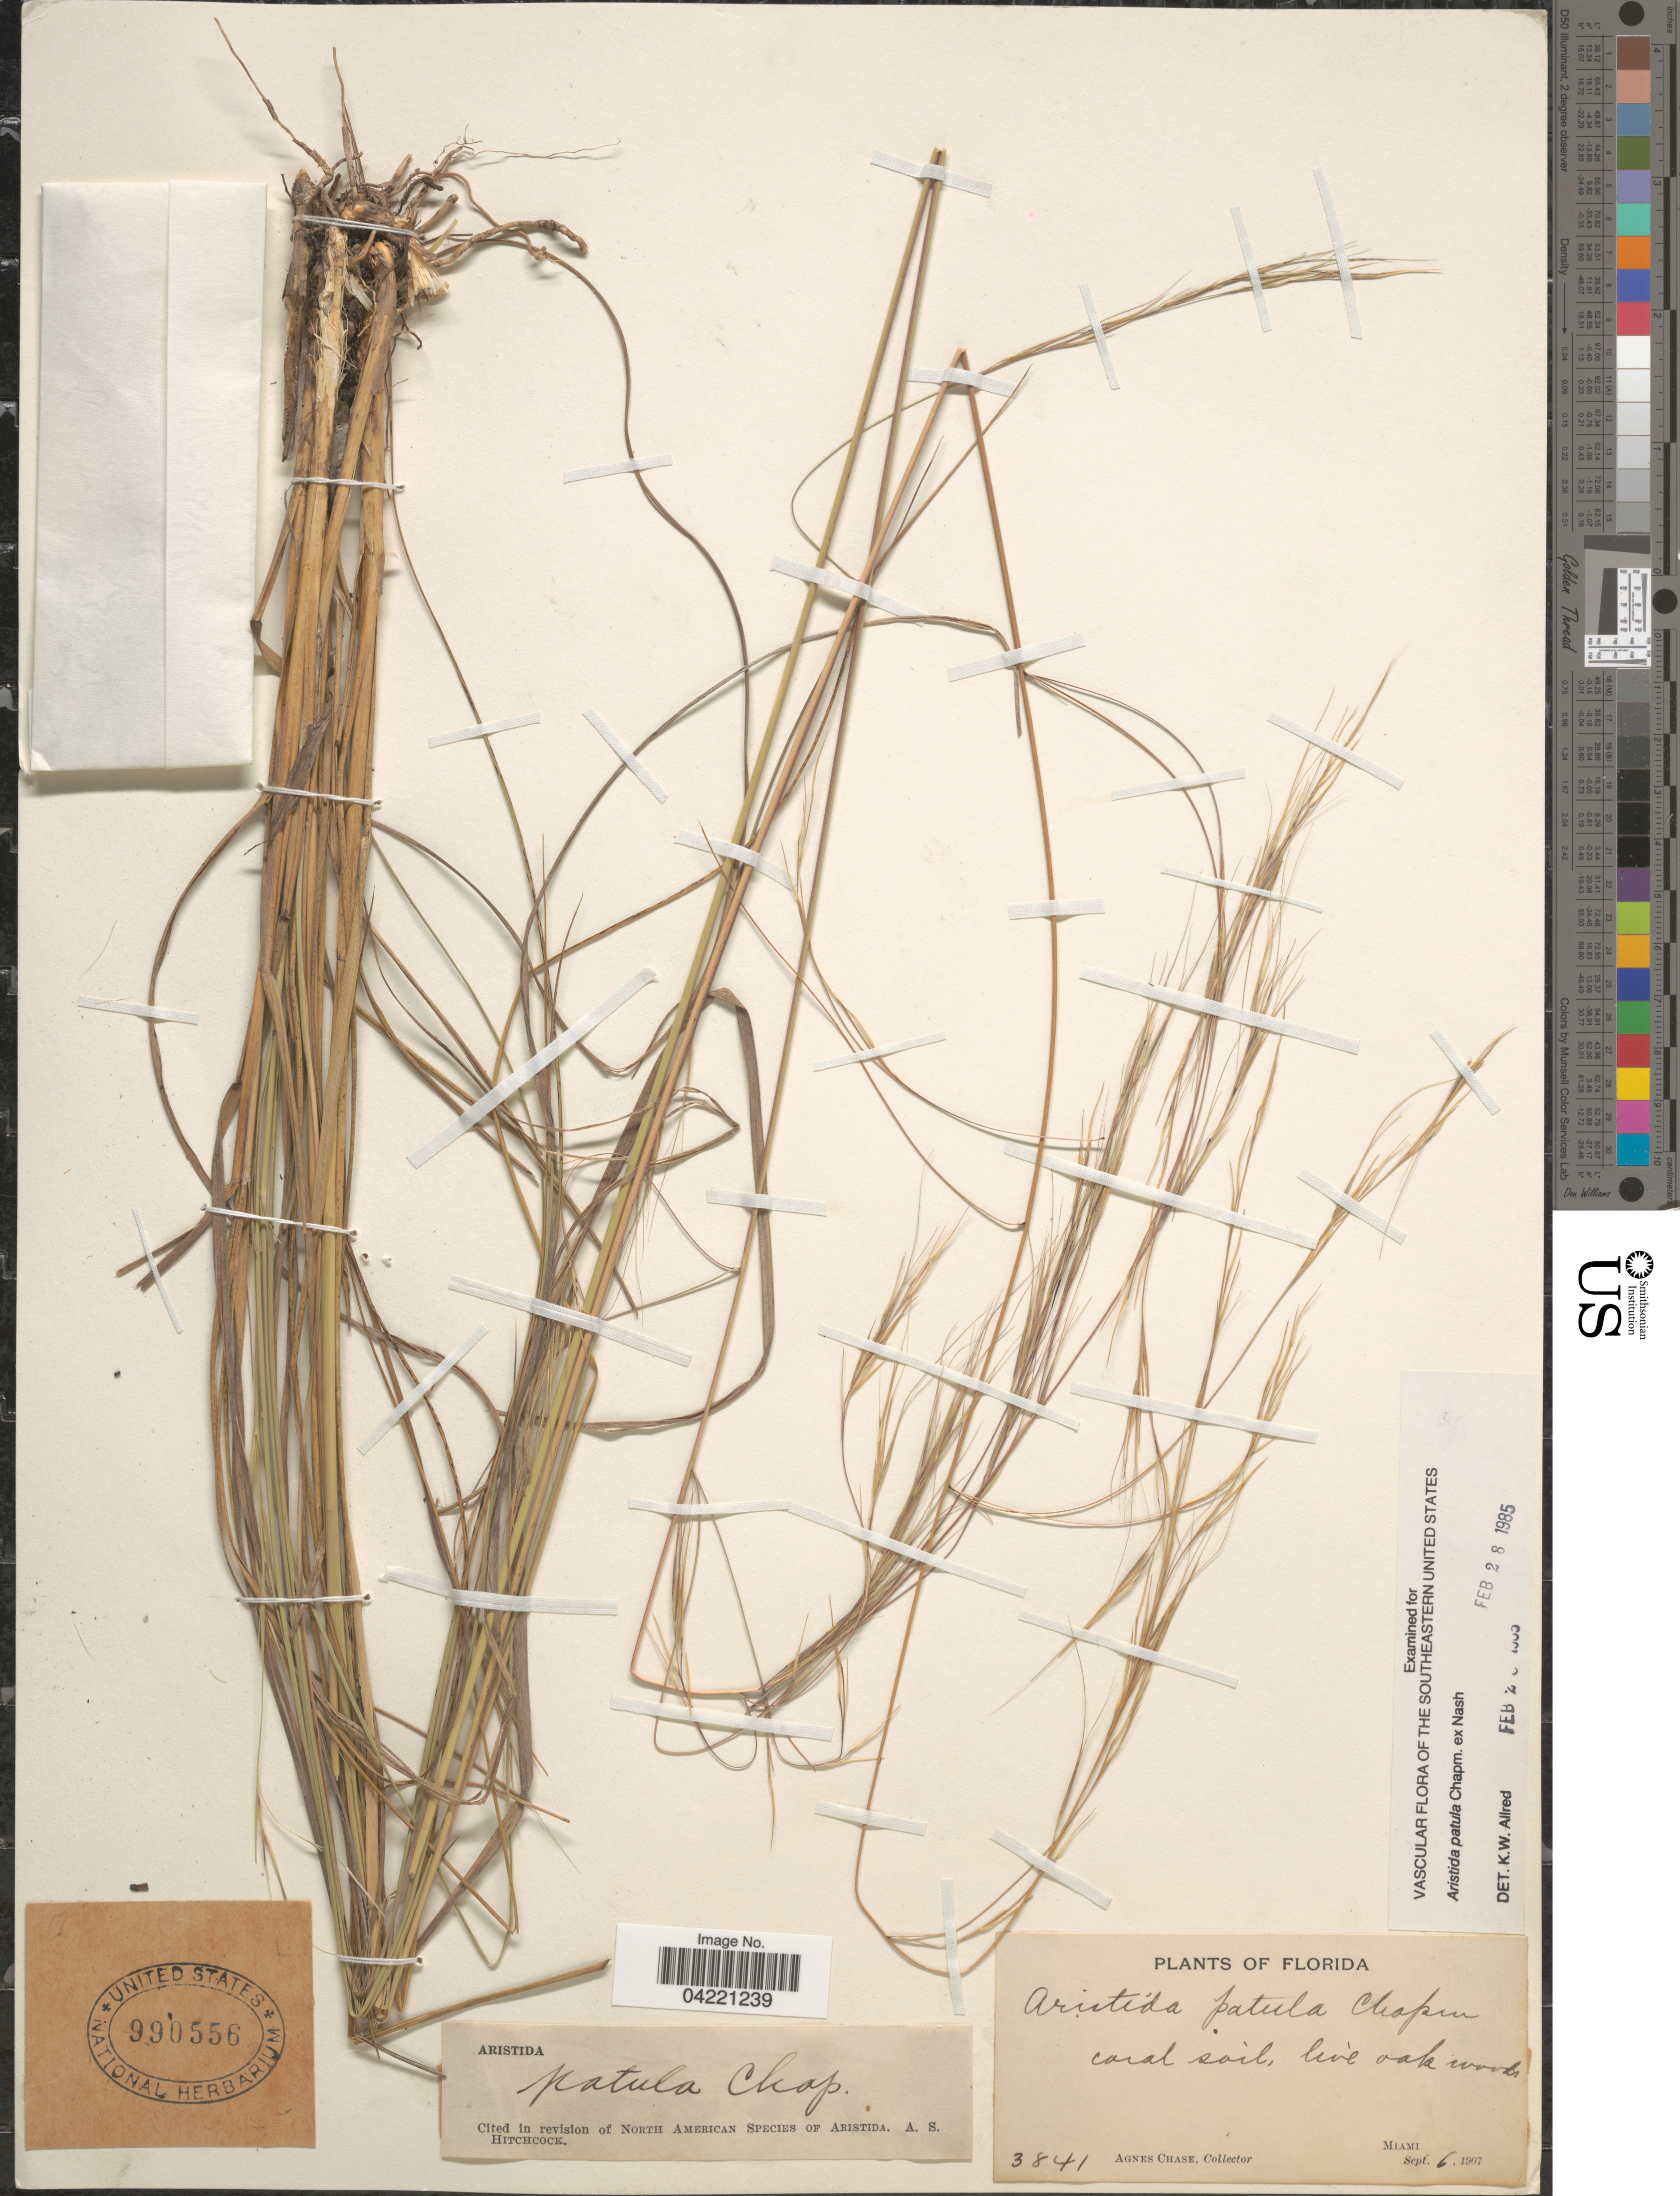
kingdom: Plantae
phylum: Tracheophyta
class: Liliopsida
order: Poales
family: Poaceae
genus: Aristida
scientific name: Aristida patula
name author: Chapm. ex Nash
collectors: A. Chase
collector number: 3841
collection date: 1907-09-06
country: United States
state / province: Florida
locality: Miami.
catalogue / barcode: US 990556